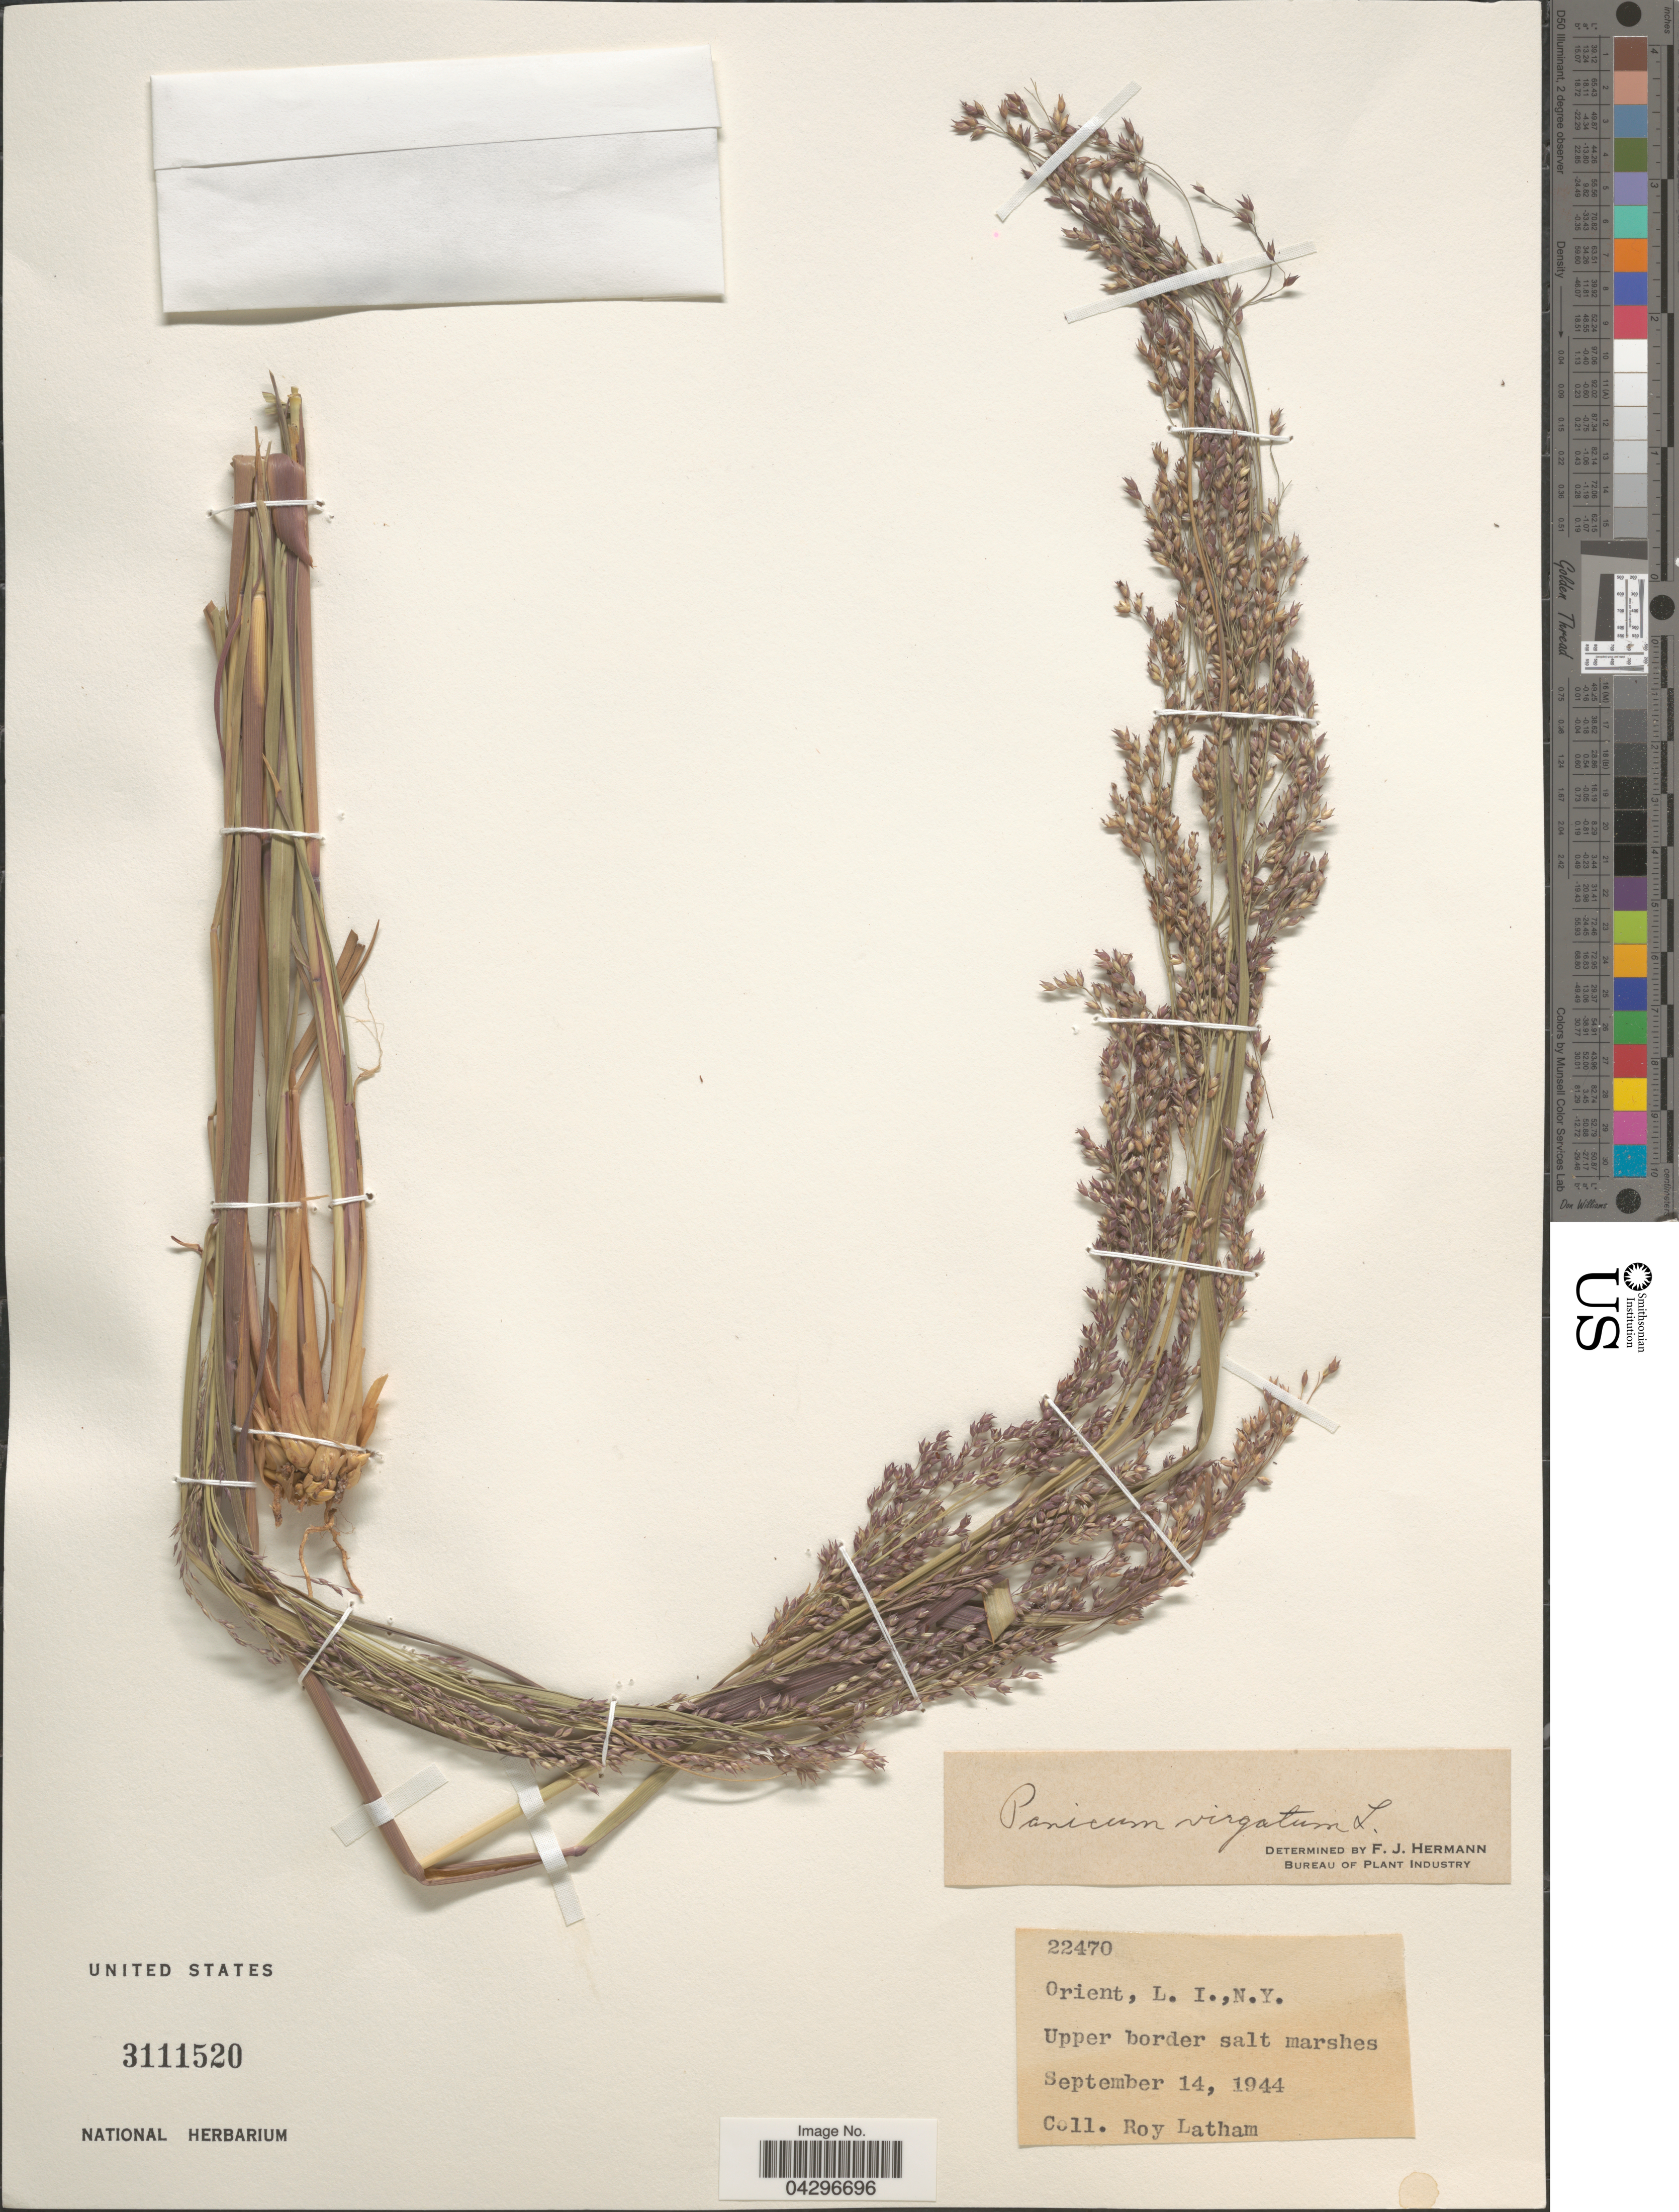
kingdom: Plantae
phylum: Tracheophyta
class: Liliopsida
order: Poales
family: Poaceae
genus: Panicum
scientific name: Panicum virgatum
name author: L.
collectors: R. Latham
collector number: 22470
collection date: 1944-09-14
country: United States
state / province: New York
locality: Orient, L. I. Upper border salt marshes.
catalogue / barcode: US 3111520